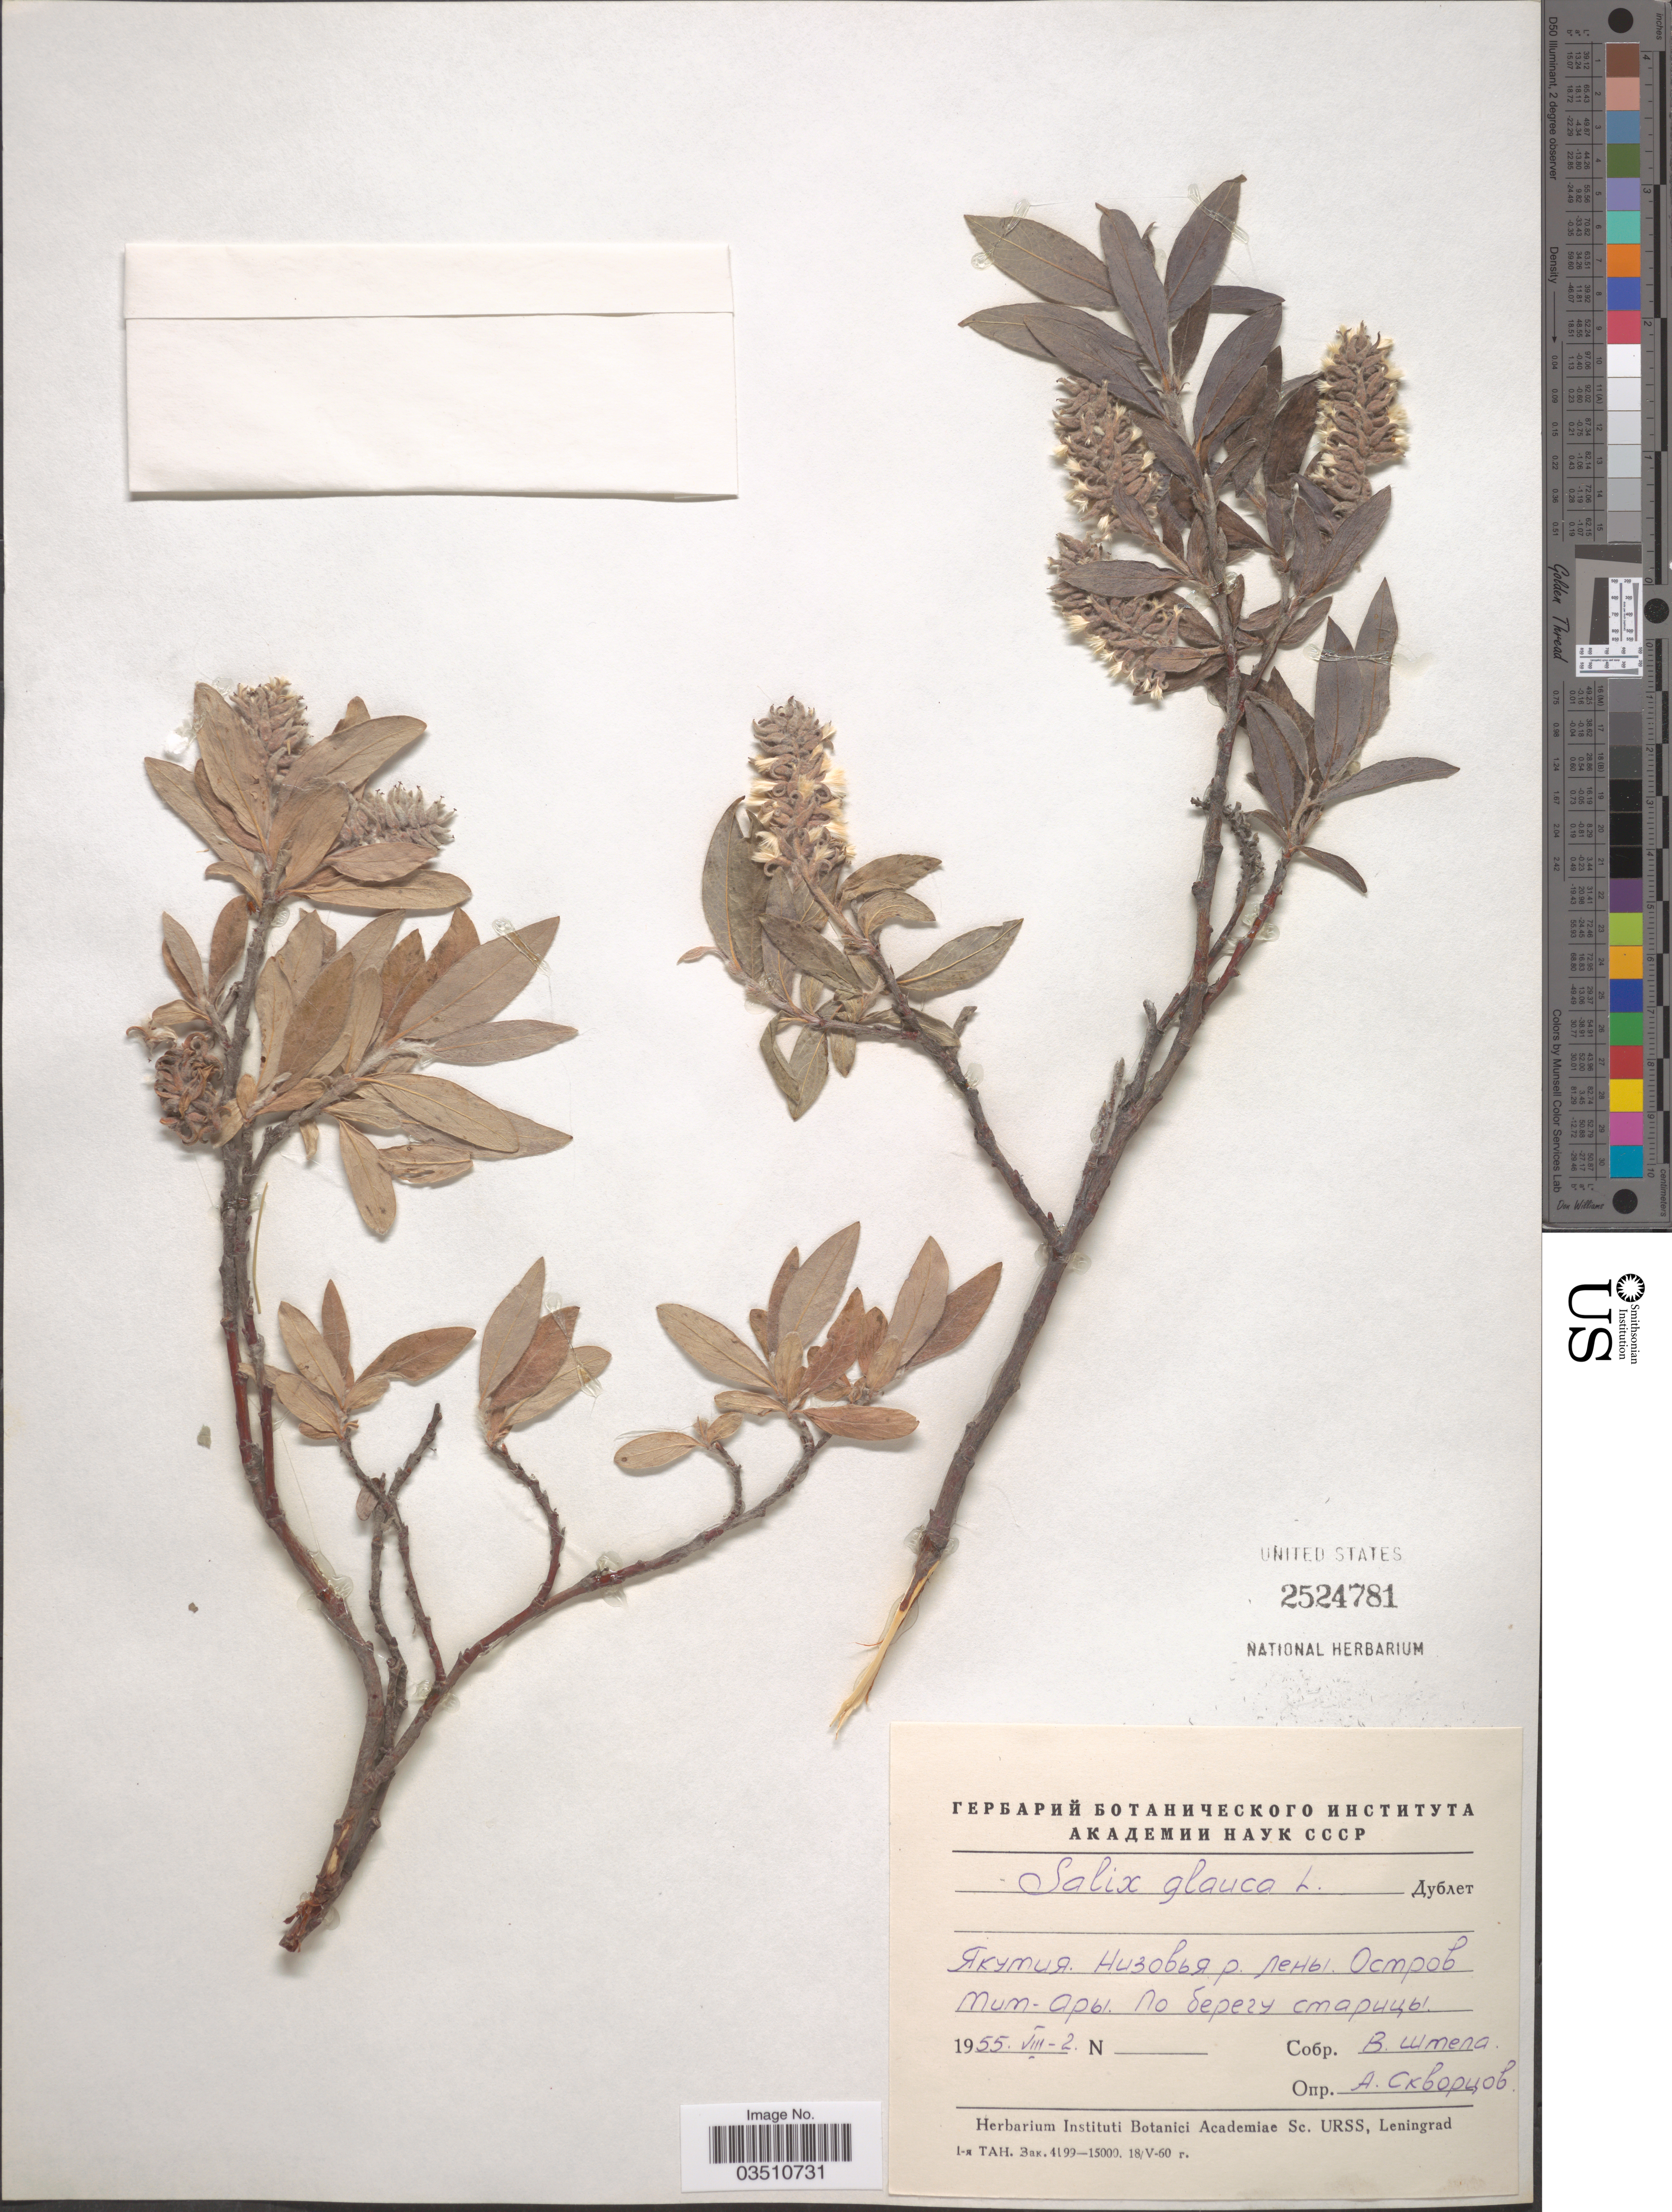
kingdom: Plantae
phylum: Tracheophyta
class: Magnoliopsida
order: Malpighiales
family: Salicaceae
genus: Salix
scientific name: Salix glauca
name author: L.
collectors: V. Shtepa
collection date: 1955-08-02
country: Russian Federation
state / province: Sakha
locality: Island Tit-Ary, River Lena.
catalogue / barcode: US 2524781